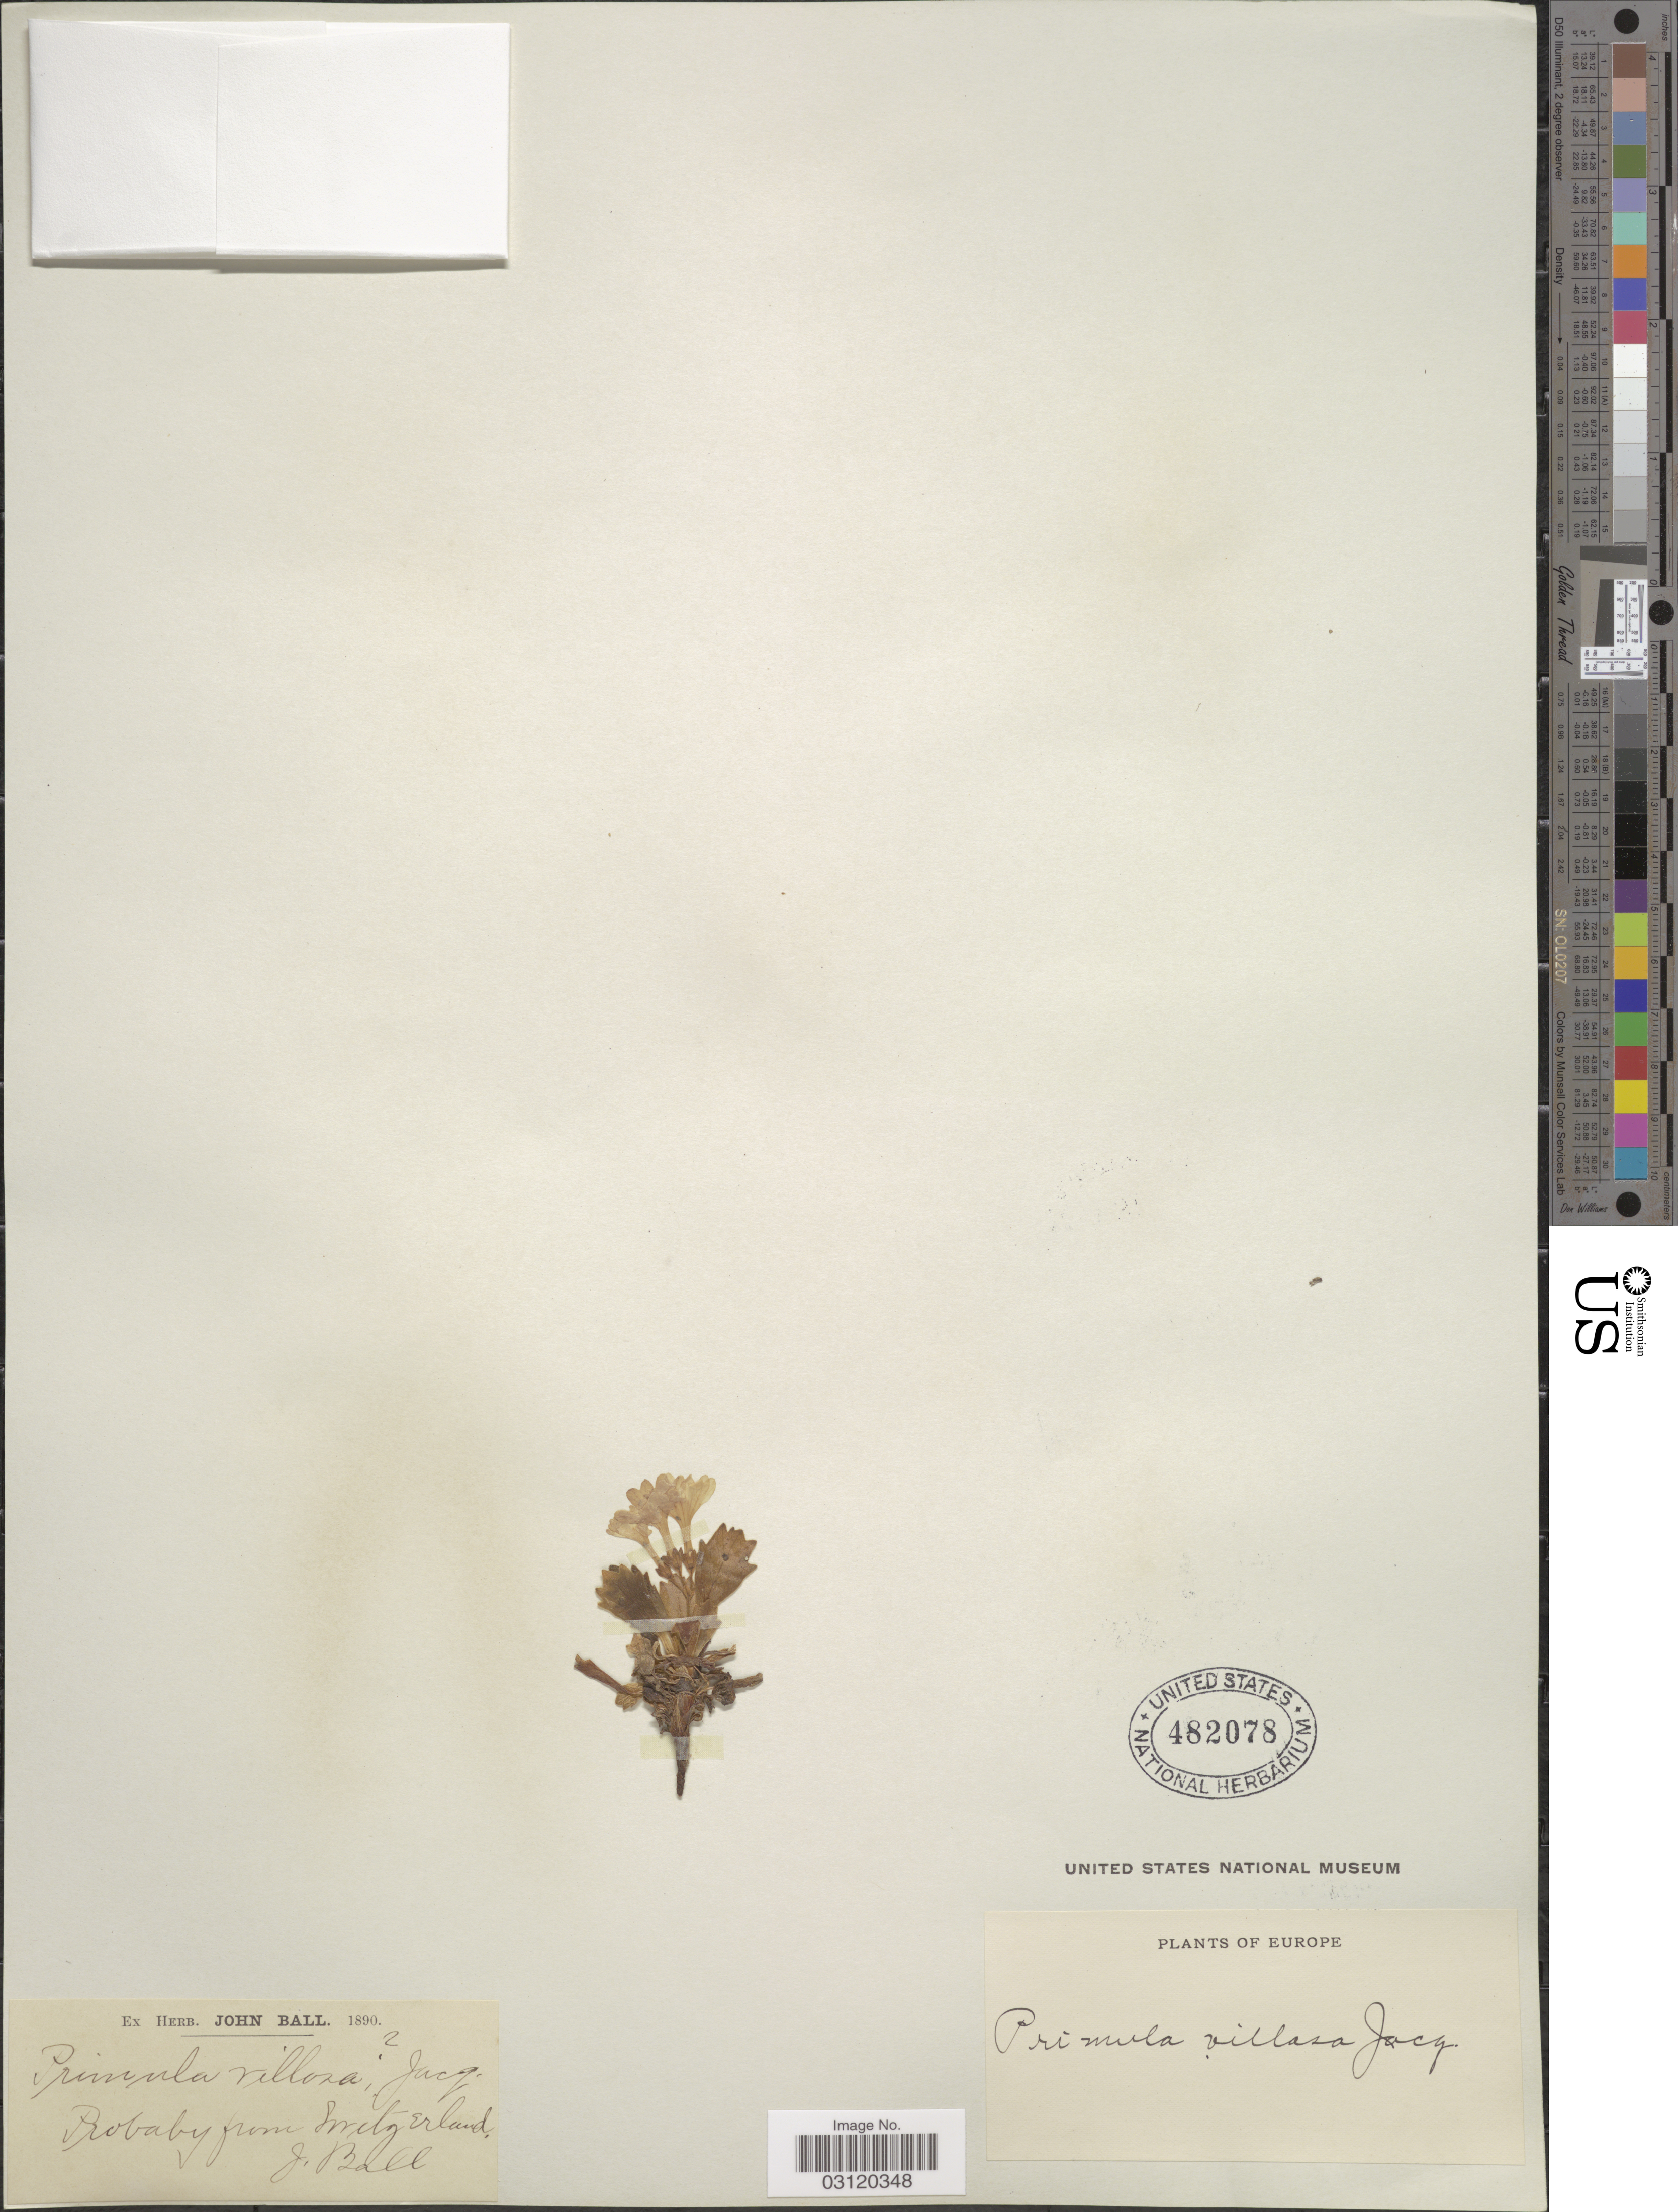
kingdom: Plantae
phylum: Tracheophyta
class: Magnoliopsida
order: Ericales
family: Primulaceae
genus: Primula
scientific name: Primula villosa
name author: Wulfen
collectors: J. Ball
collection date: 1890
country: Switzerland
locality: Probaby.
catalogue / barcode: US 482078